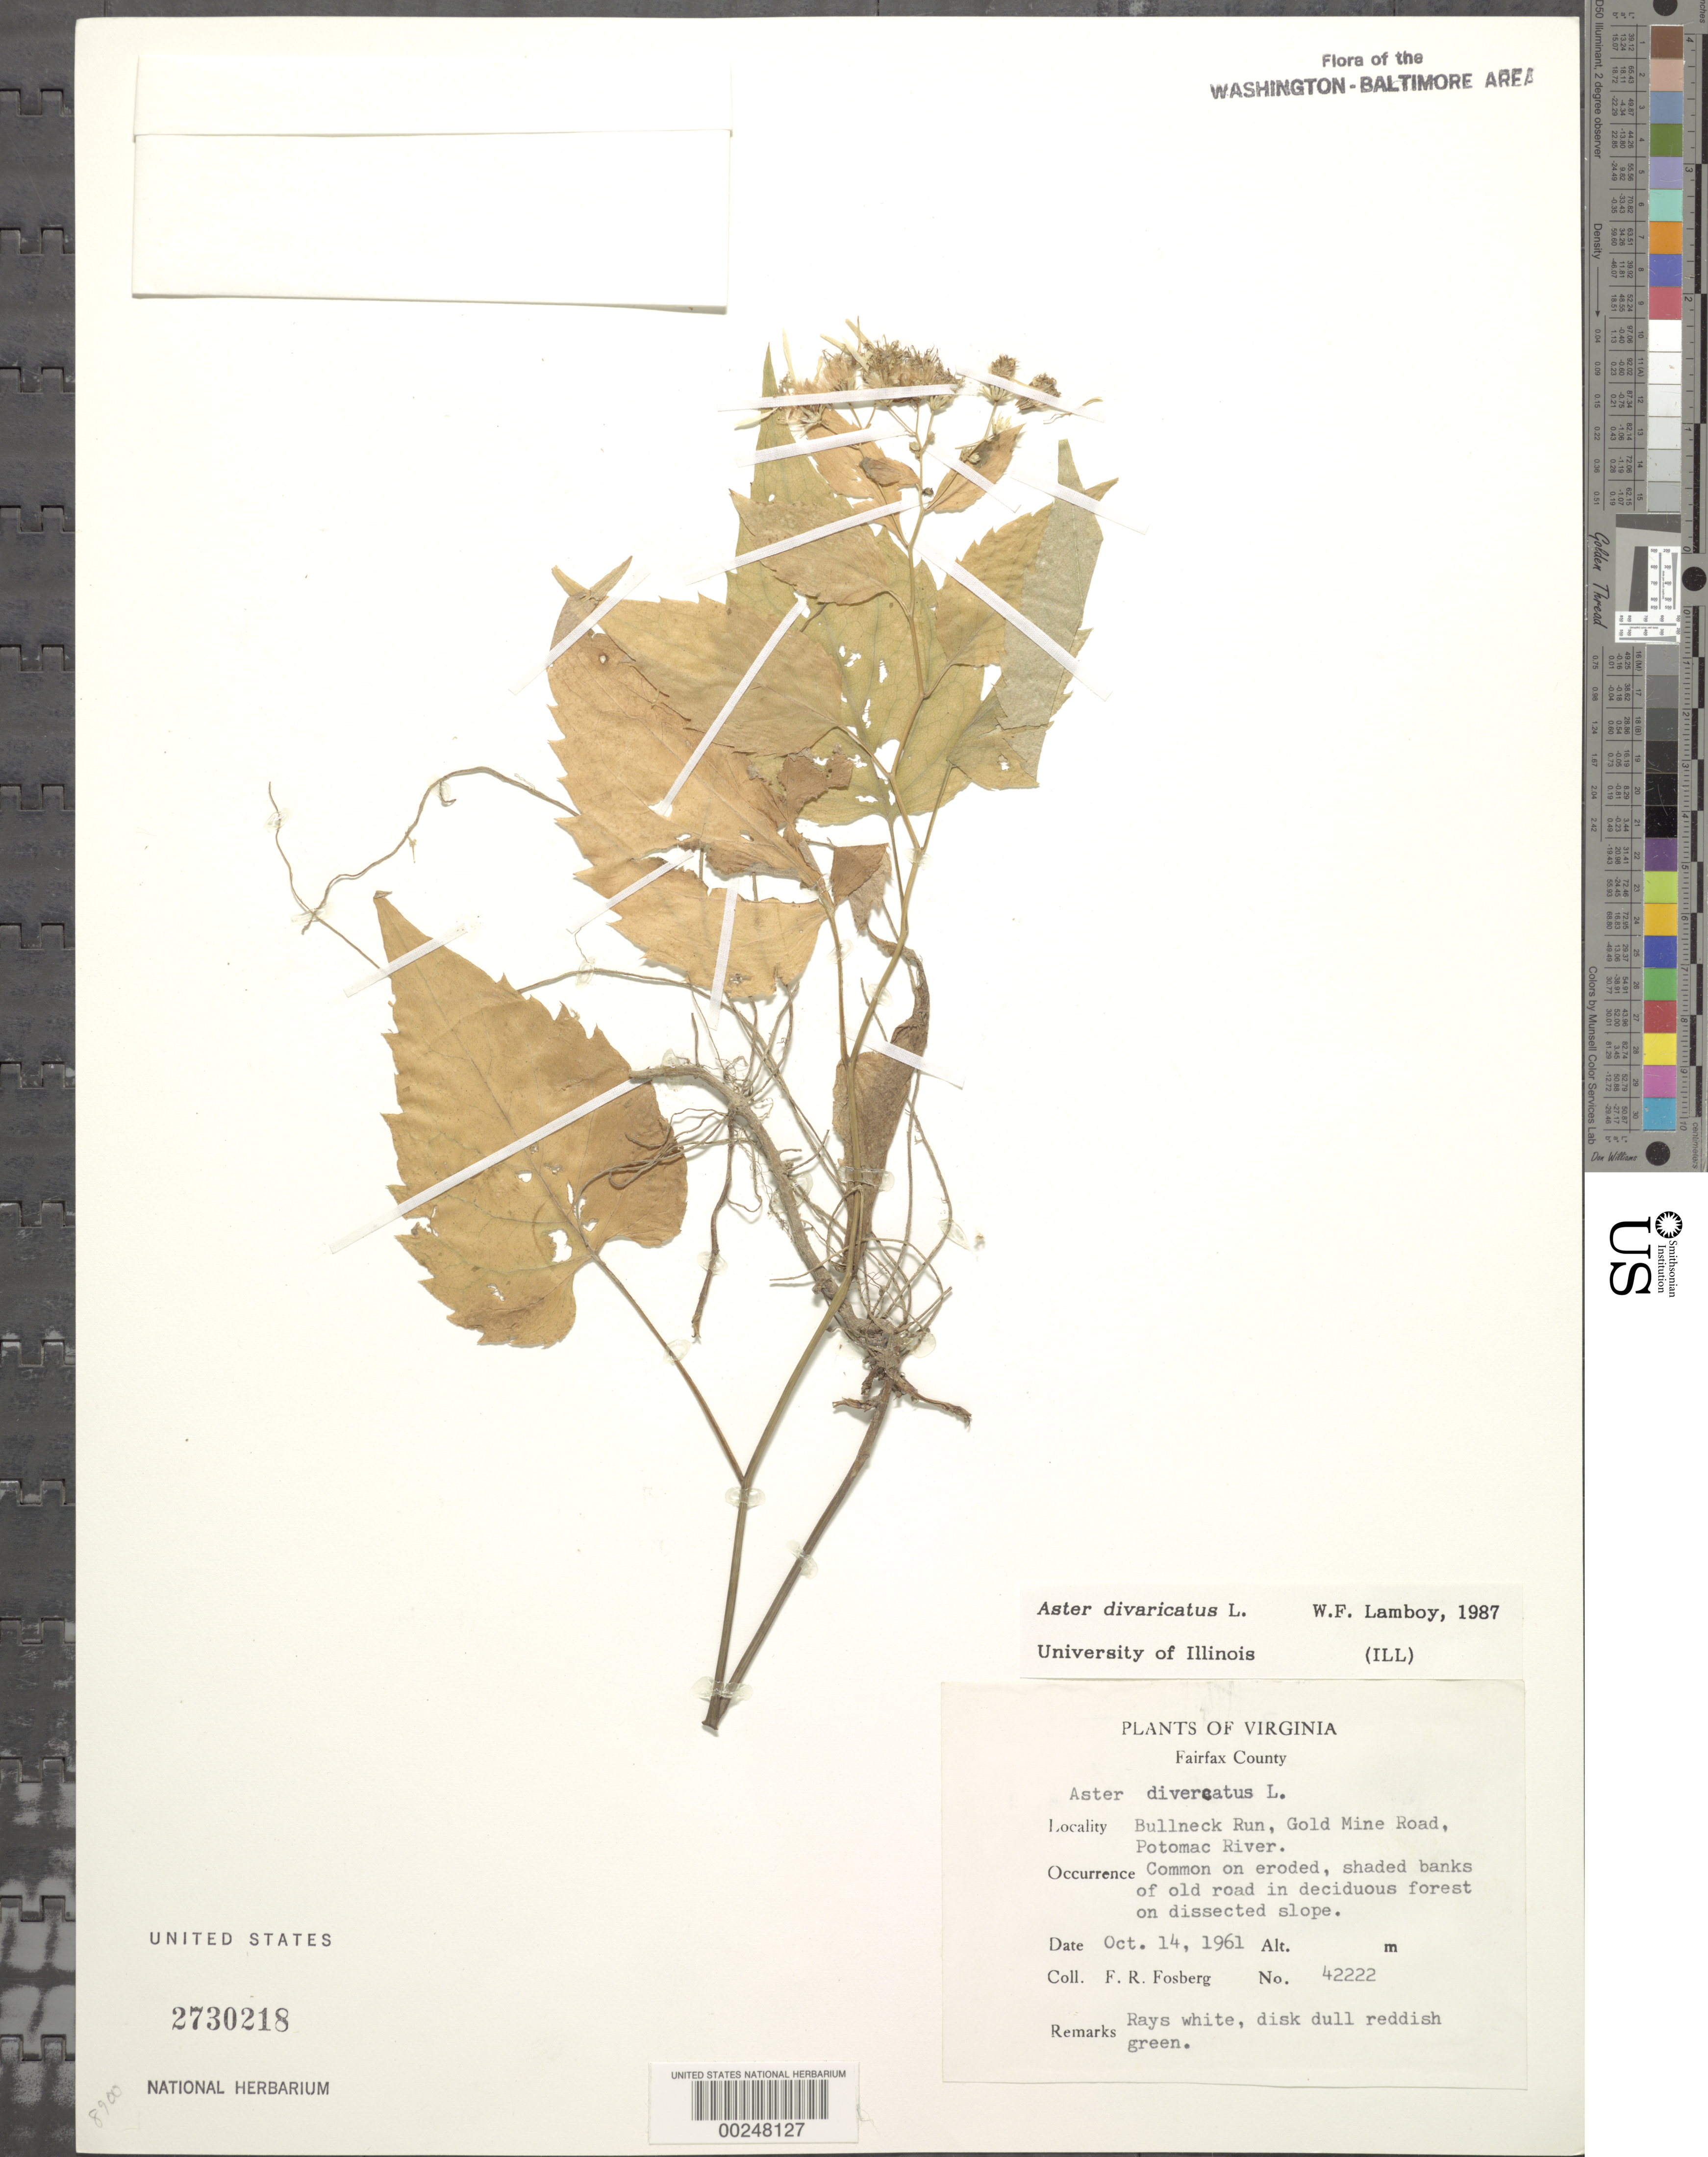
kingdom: Plantae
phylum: Tracheophyta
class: Magnoliopsida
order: Asterales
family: Asteraceae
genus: Eurybia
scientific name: Eurybia divaricata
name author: (L.) G.L. Nesom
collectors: F. R. Fosberg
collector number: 42222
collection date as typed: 14 Oct 1961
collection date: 1961-10-14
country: United States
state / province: Virginia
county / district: Fairfax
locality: Bullneck Run, Gold Mine Road, Potomac River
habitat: Shaded banks of old road in deciduous forest on dissected slope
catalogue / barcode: US 2730218